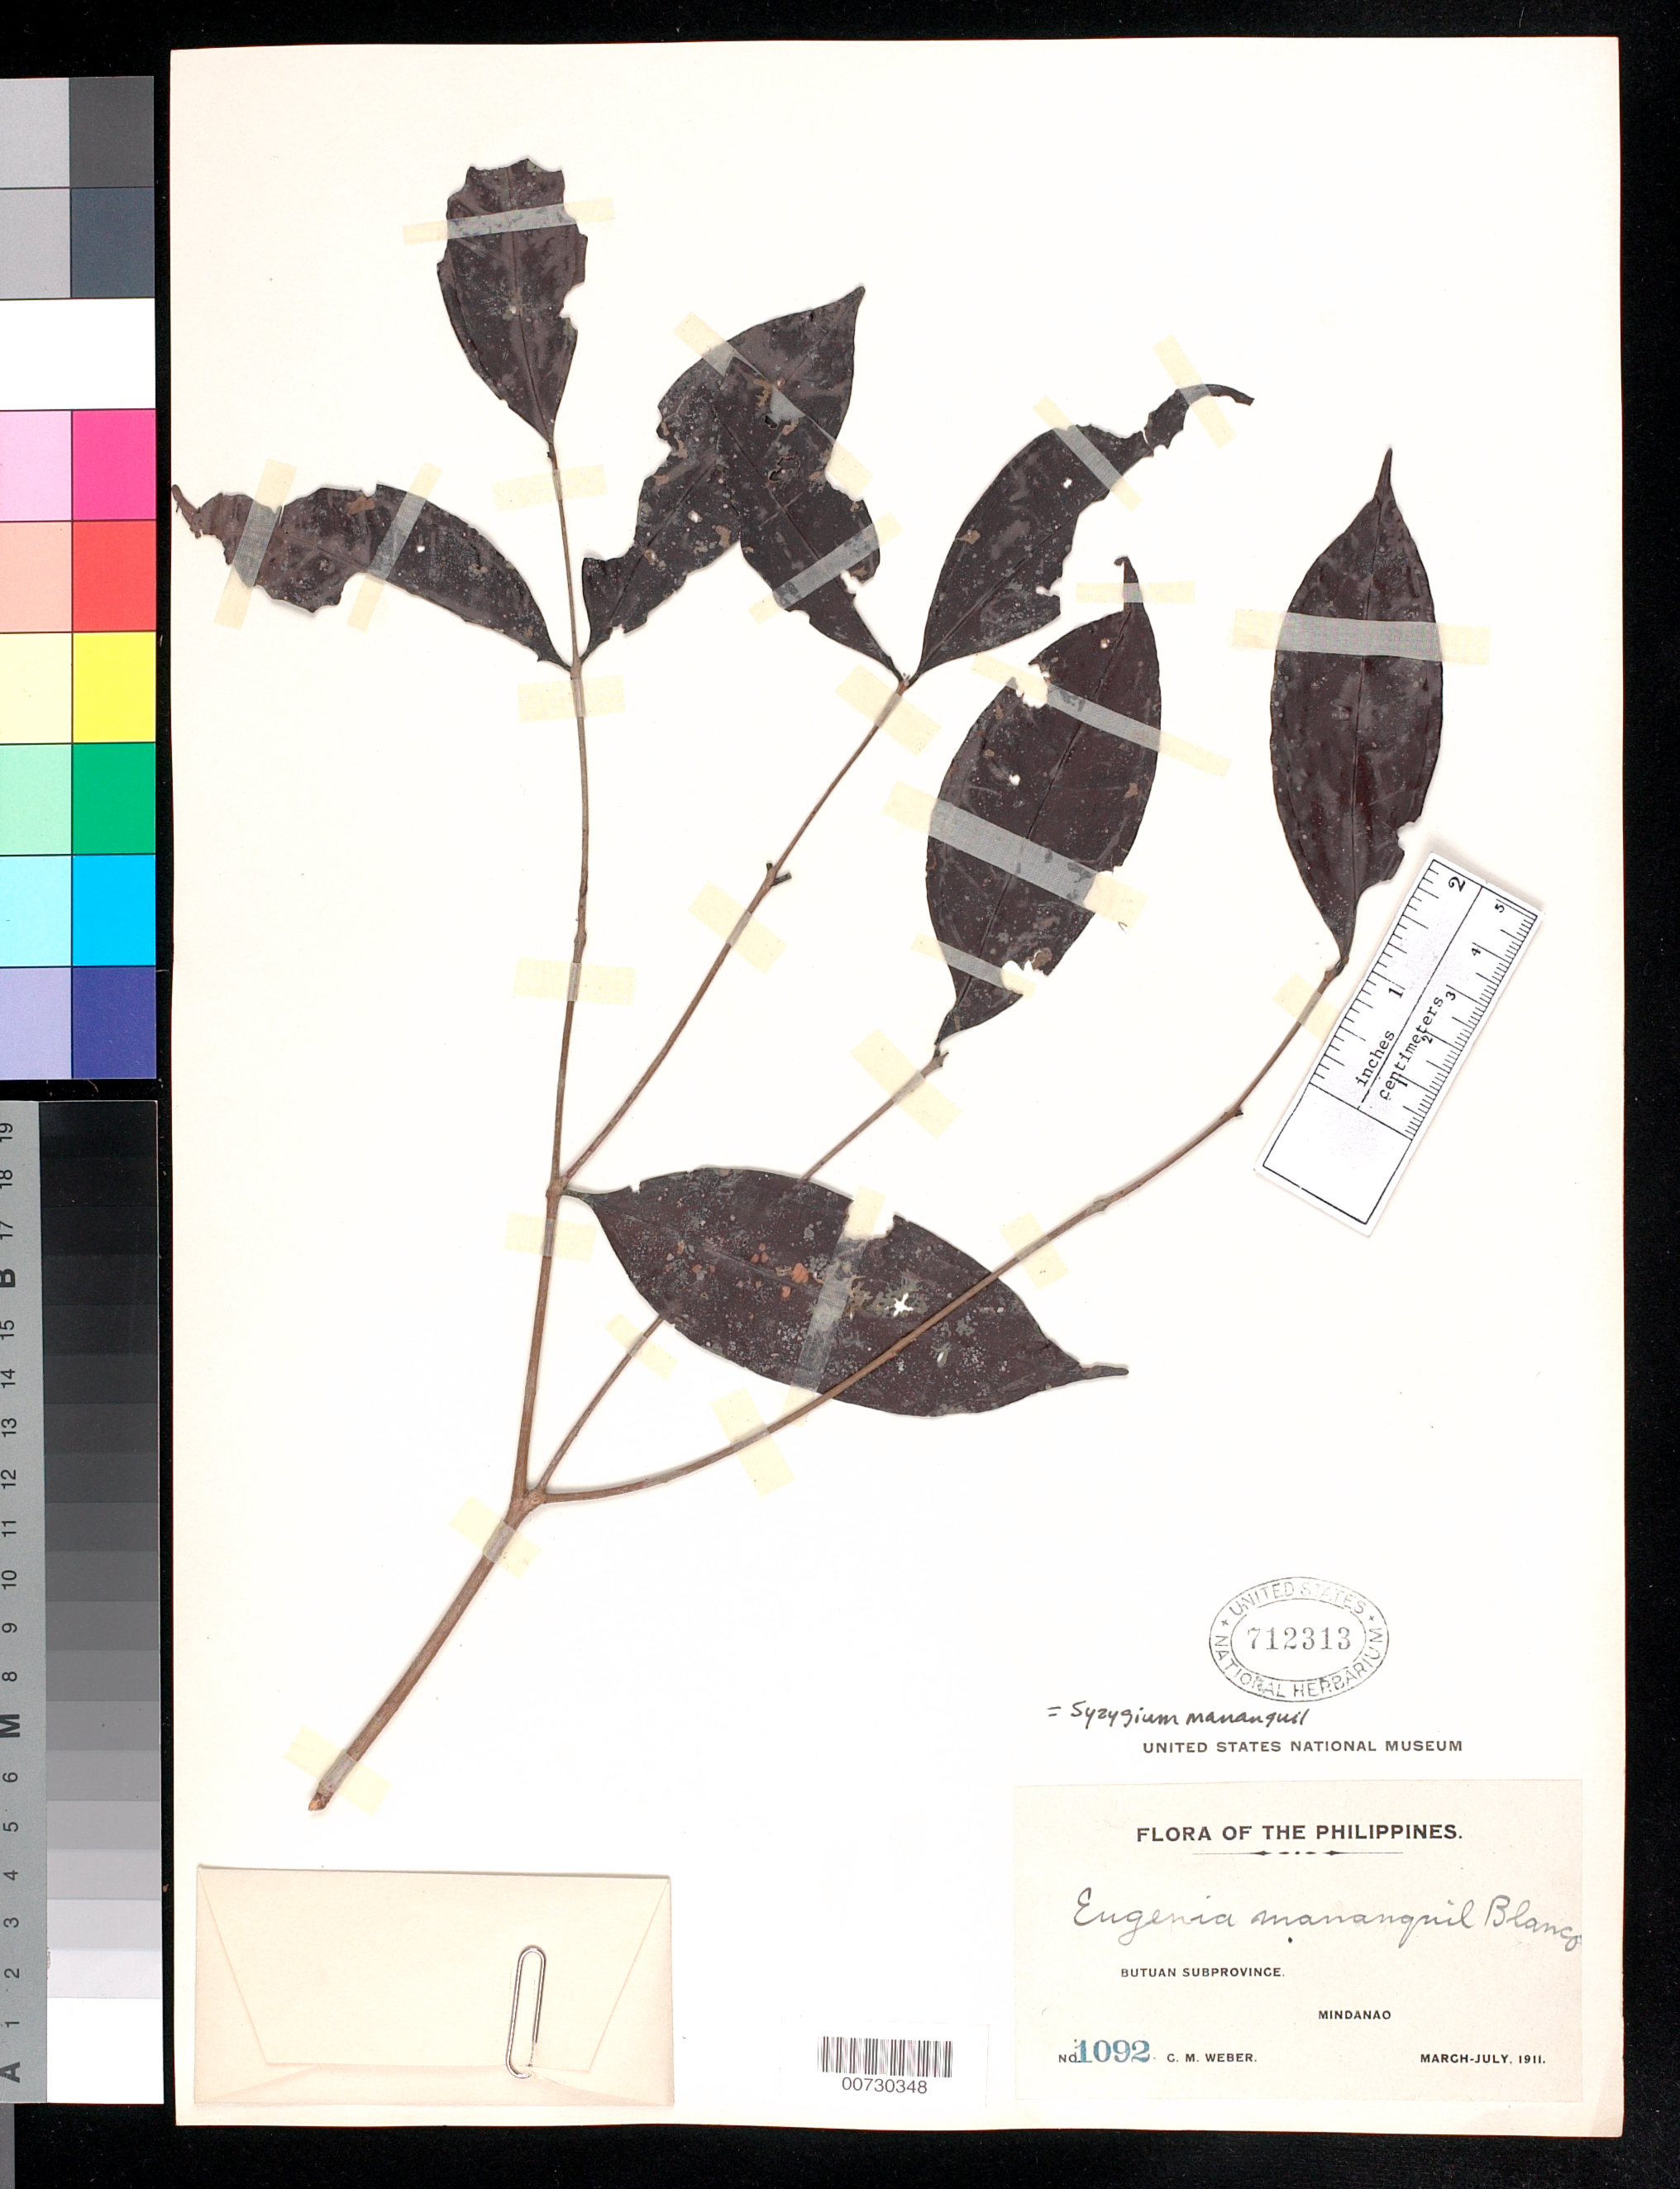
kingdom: Plantae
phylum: Tracheophyta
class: Magnoliopsida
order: Myrtales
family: Myrtaceae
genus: Syzygium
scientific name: Syzygium mananquil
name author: (Blanco) Merr.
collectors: C. M. Weber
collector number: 1092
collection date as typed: Mar 1911 to -- Jul 1911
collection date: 1911-03/1911-07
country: Philippines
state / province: Northern Mindanao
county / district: Bukidnon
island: Mindanao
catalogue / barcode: US 712313